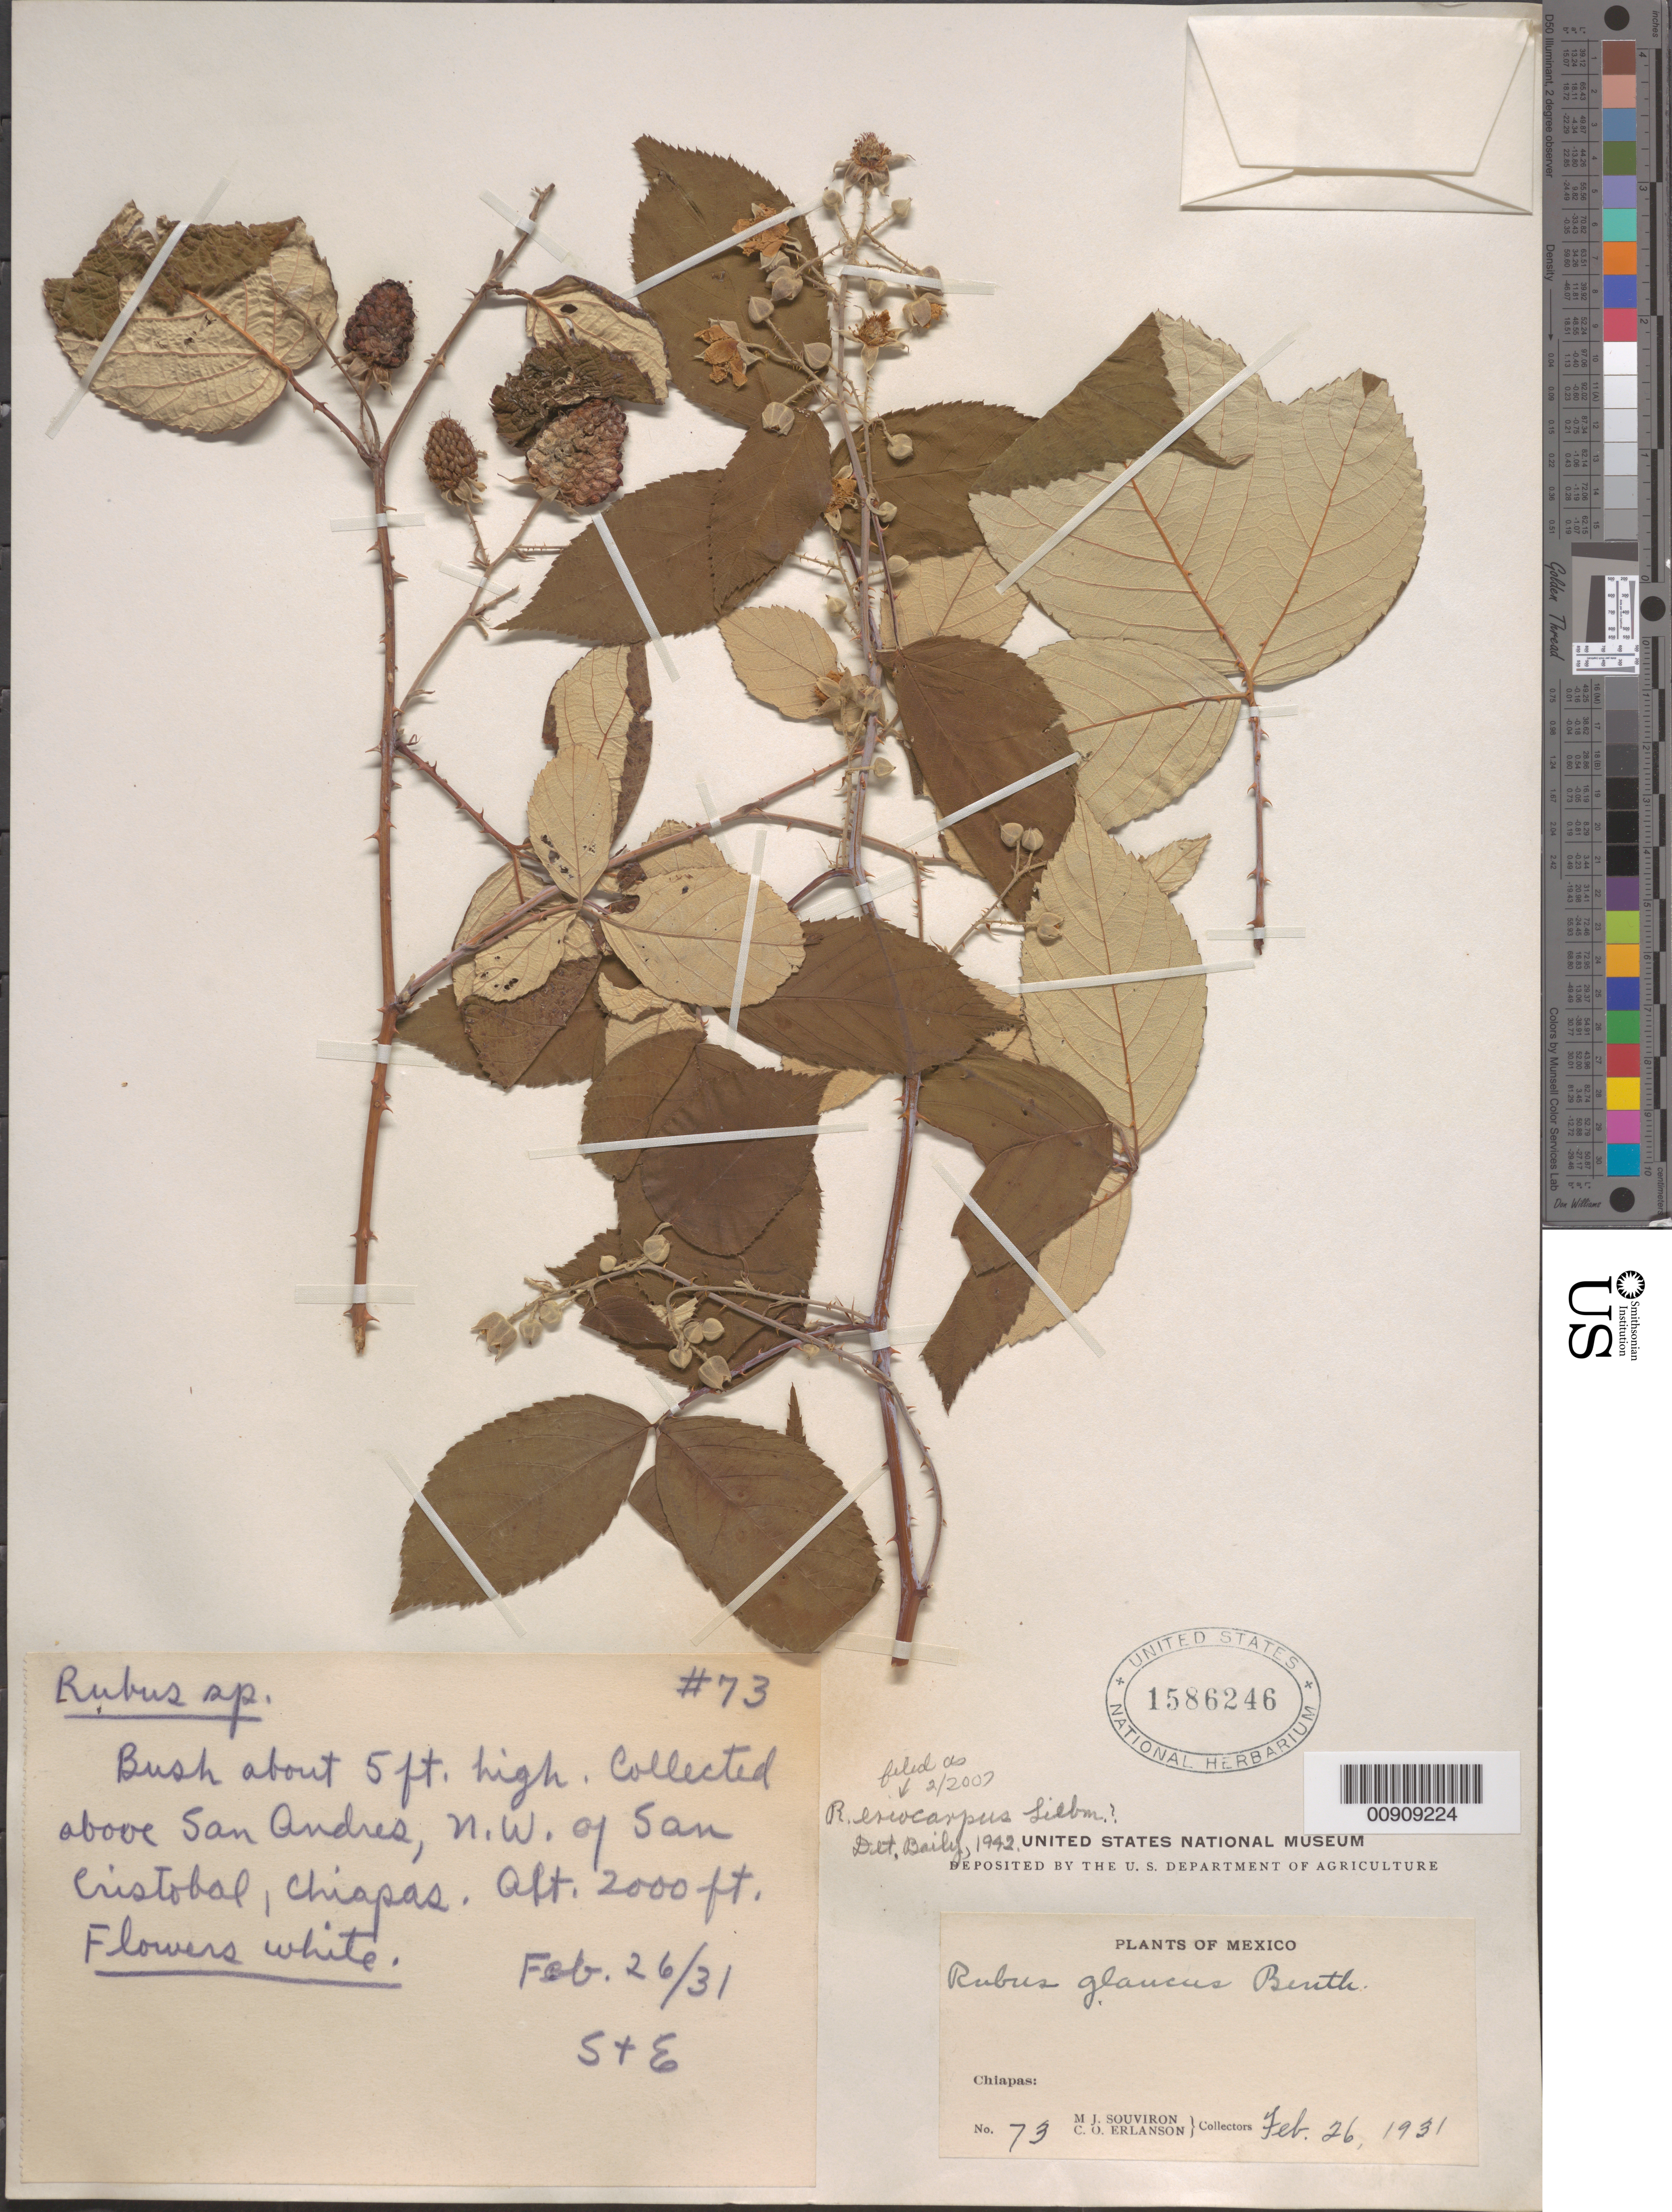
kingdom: Plantae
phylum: Tracheophyta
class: Magnoliopsida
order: Rosales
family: Rosaceae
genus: Rubus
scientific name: Rubus eriocarpus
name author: Liebm.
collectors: M. J. Souviron & C. O. Erlanson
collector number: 73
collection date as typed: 26 Feb 1931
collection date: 1931-02-26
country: Mexico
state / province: Chiapas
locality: Above San Andrés, NW of San Cristóbal, Chiapas.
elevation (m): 610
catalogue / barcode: US 1586246